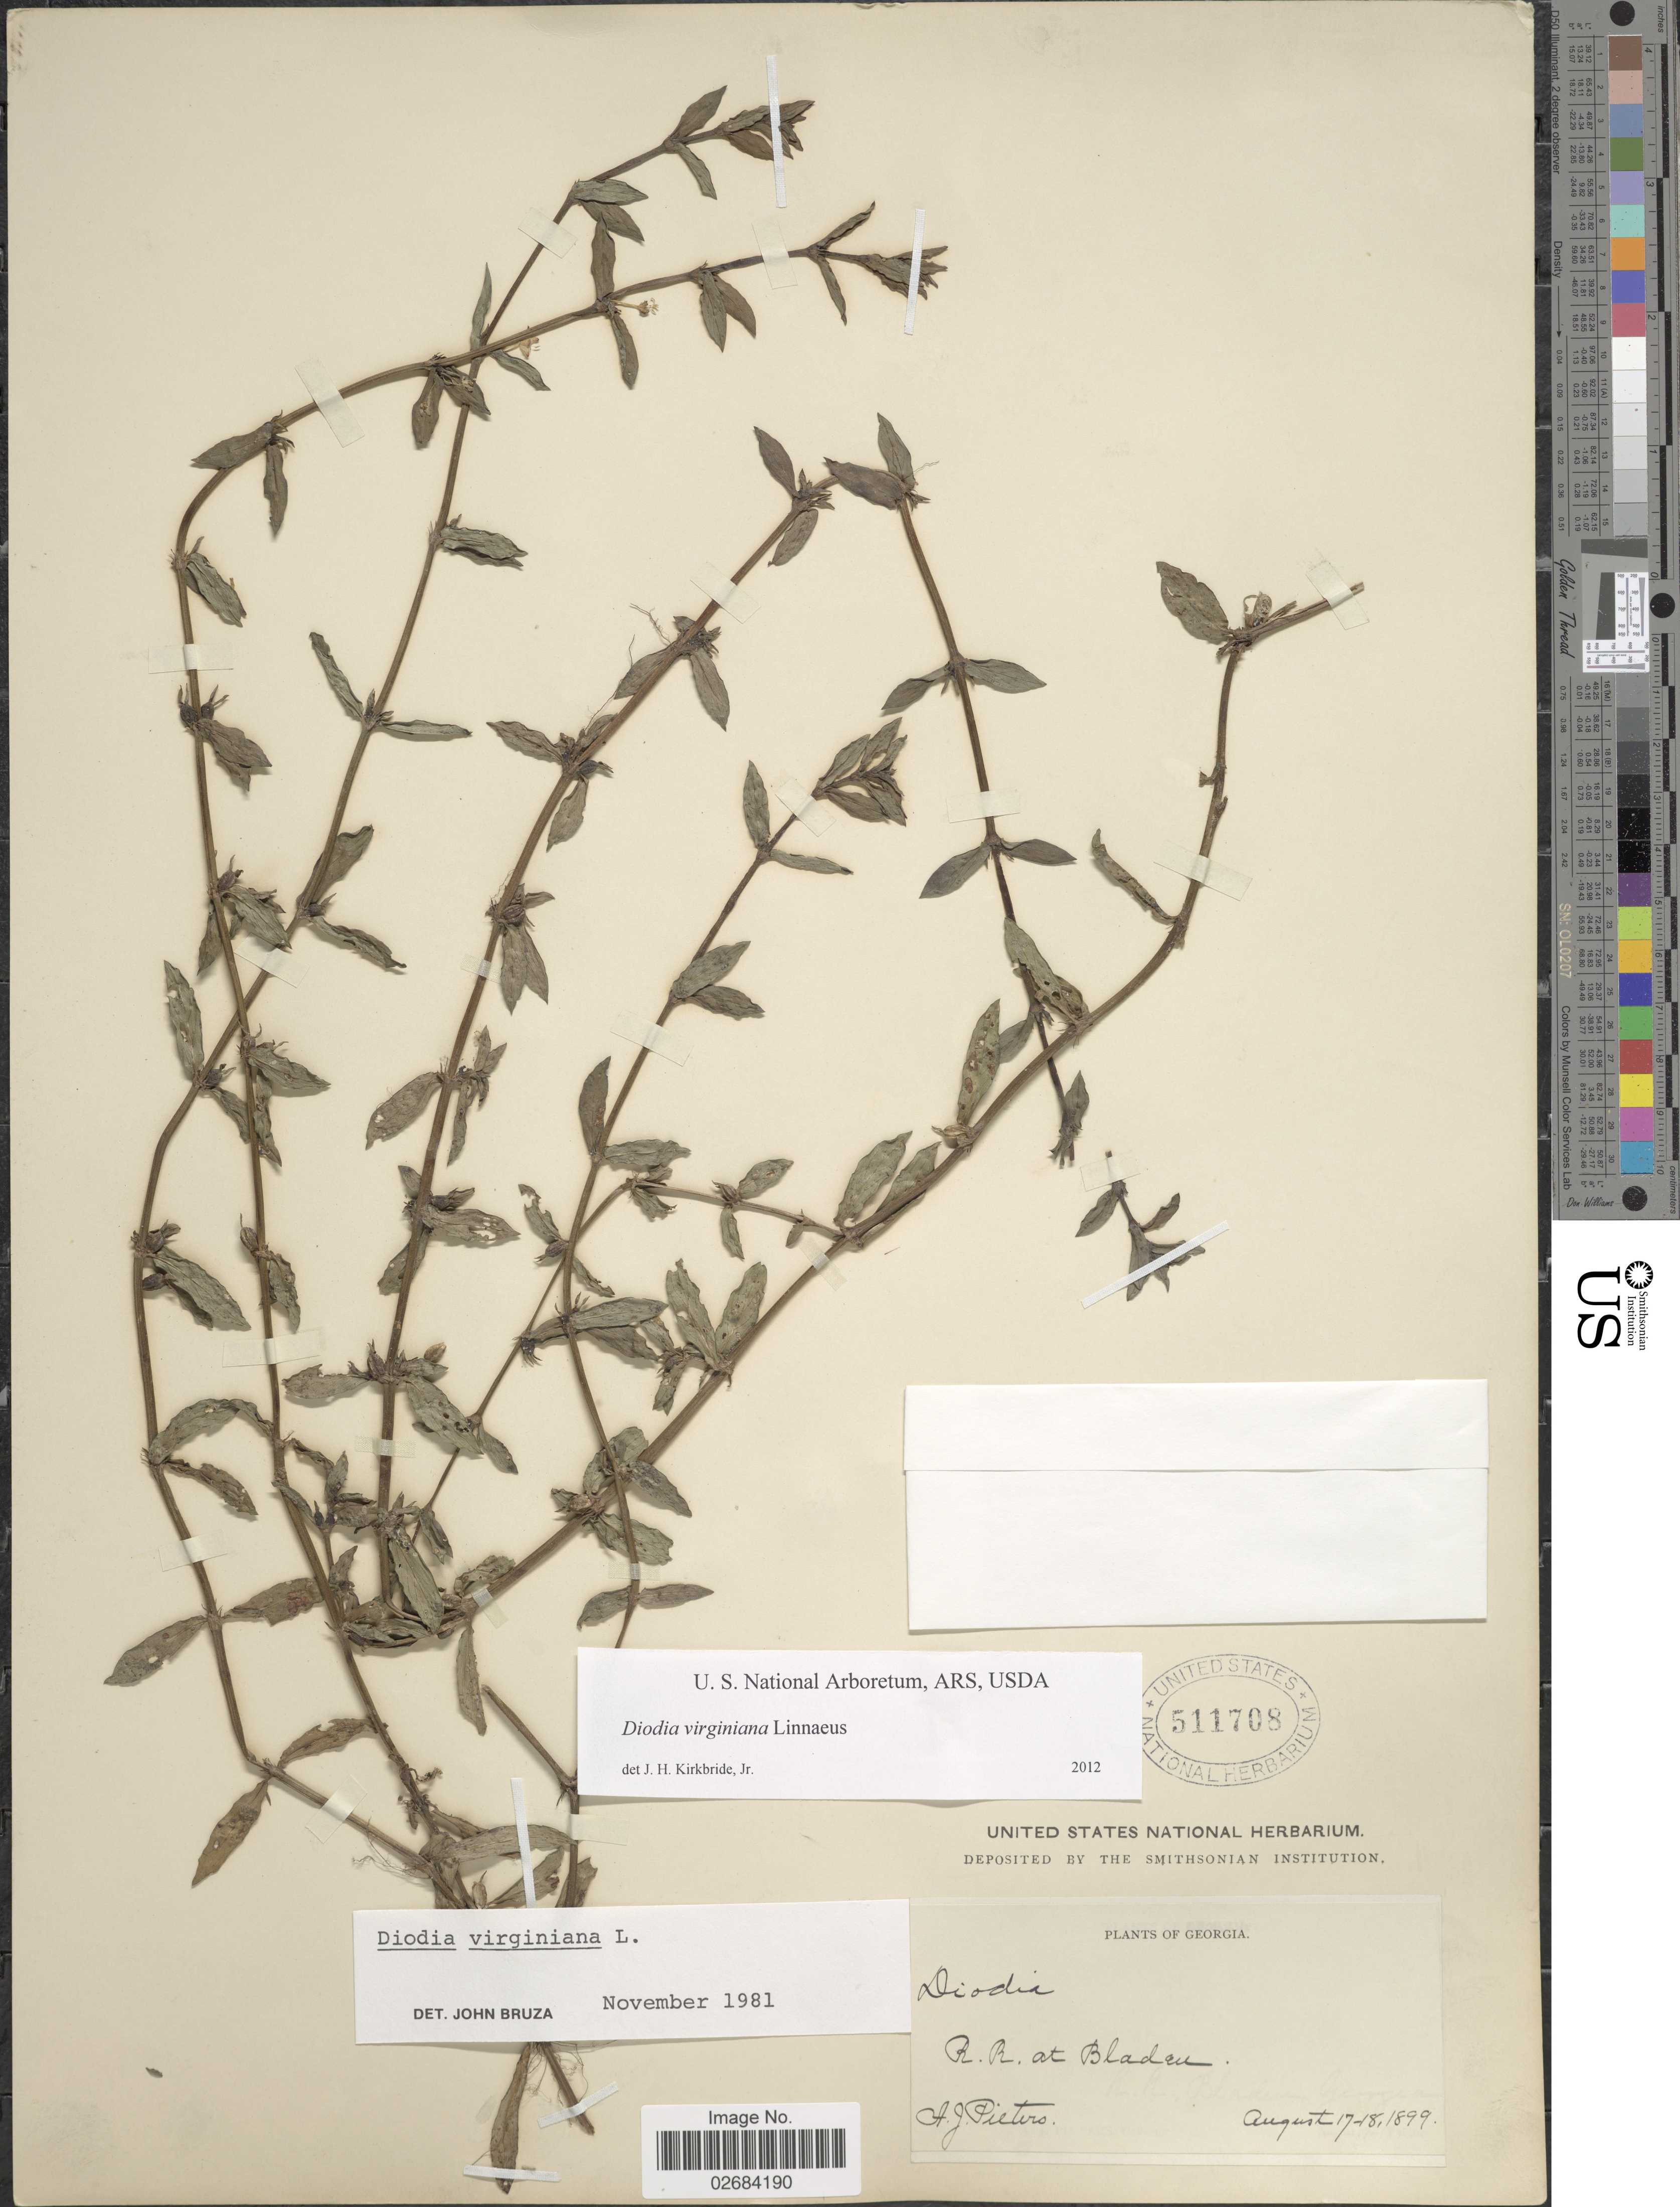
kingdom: Plantae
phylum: Tracheophyta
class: Magnoliopsida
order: Gentianales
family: Rubiaceae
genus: Diodia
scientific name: Diodia virginiana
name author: L.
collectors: A. Pieters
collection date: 1899-08-17/1899-08-18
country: United States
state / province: Georgia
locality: R. R. at Bladen.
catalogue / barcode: US 511708